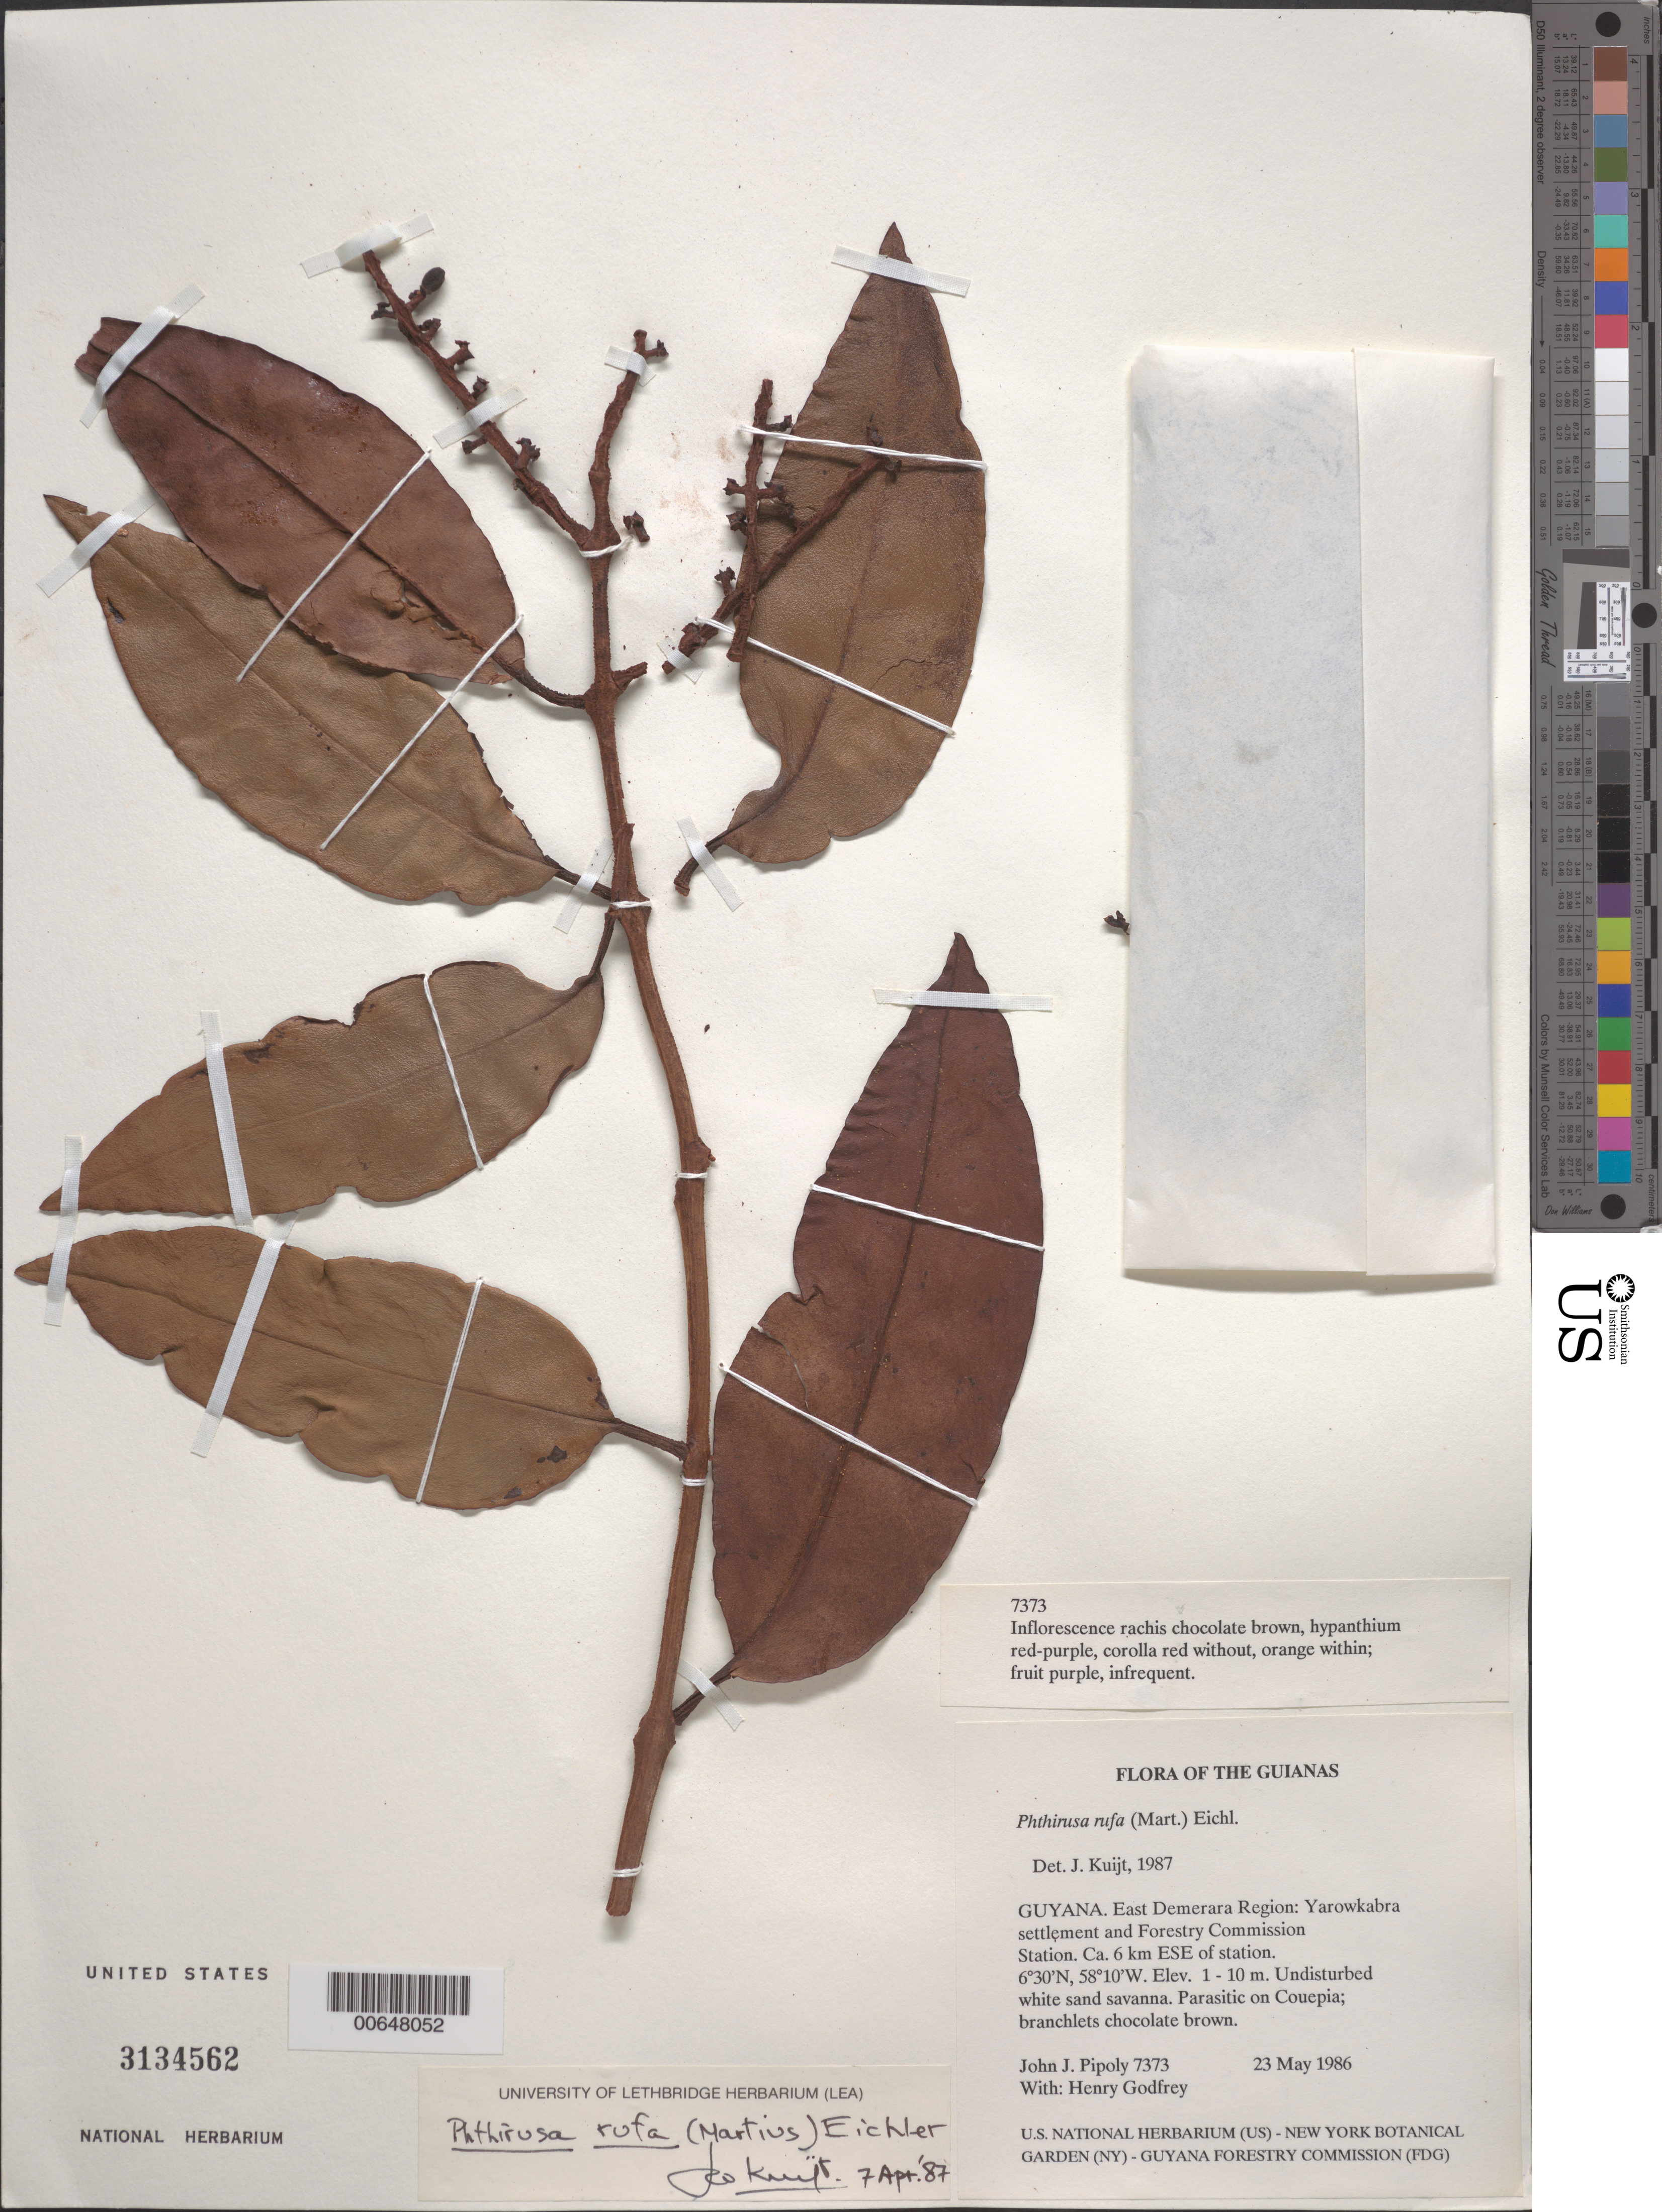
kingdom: Plantae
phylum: Tracheophyta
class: Magnoliopsida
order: Santalales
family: Loranthaceae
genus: Phthirusa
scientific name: Phthirusa rufa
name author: (Mart.) Eichler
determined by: Kuijt, Job, (CANADA)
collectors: J. J. Pipoly & H. Godfrey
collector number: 7373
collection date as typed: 23 May 1986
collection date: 1986-05-23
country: Guyana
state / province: Demerara-Mahaica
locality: Yarowkabra settlement and Forestry Commission Station ca. 6 km ESE of station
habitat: Undisturbed white sand savanna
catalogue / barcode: US 3134562